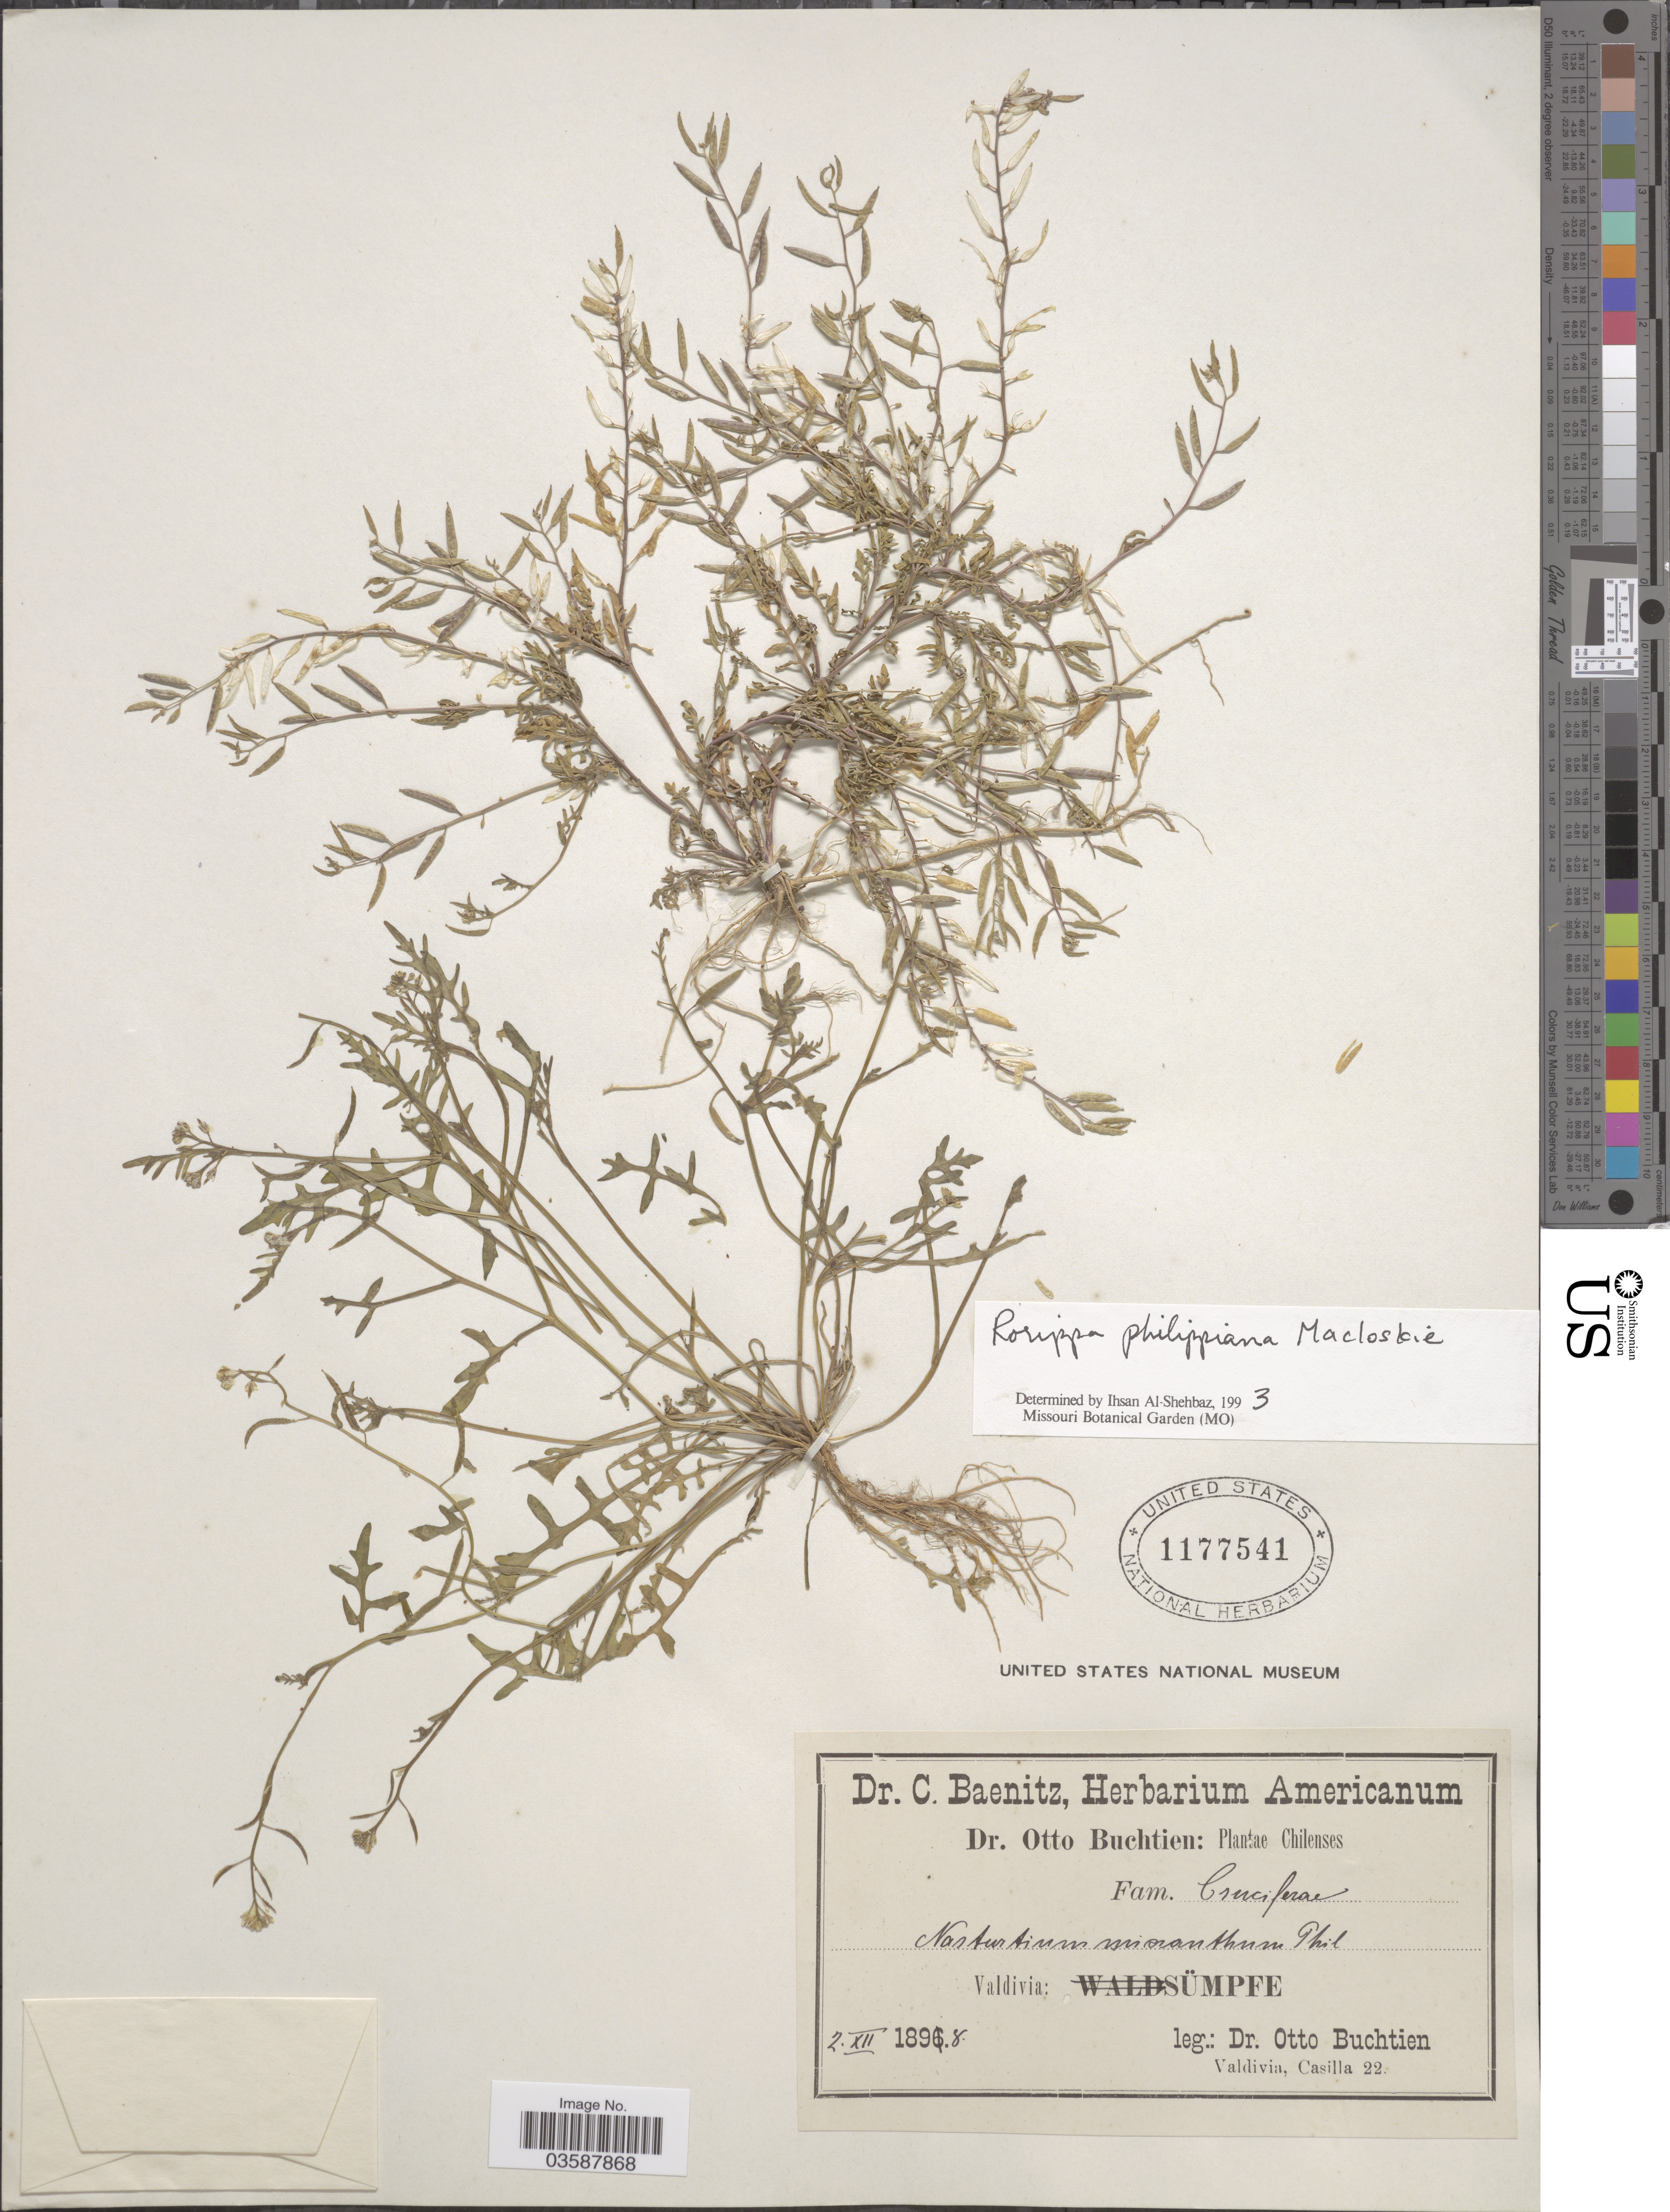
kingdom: Plantae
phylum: Tracheophyta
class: Magnoliopsida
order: Brassicales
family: Brassicaceae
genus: Rorippa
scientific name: Rorippa philippiana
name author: Macloskie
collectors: O. Buchtien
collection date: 1898-12-02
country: Chile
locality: Valdivia: Sümpfe.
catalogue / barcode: US 1177541